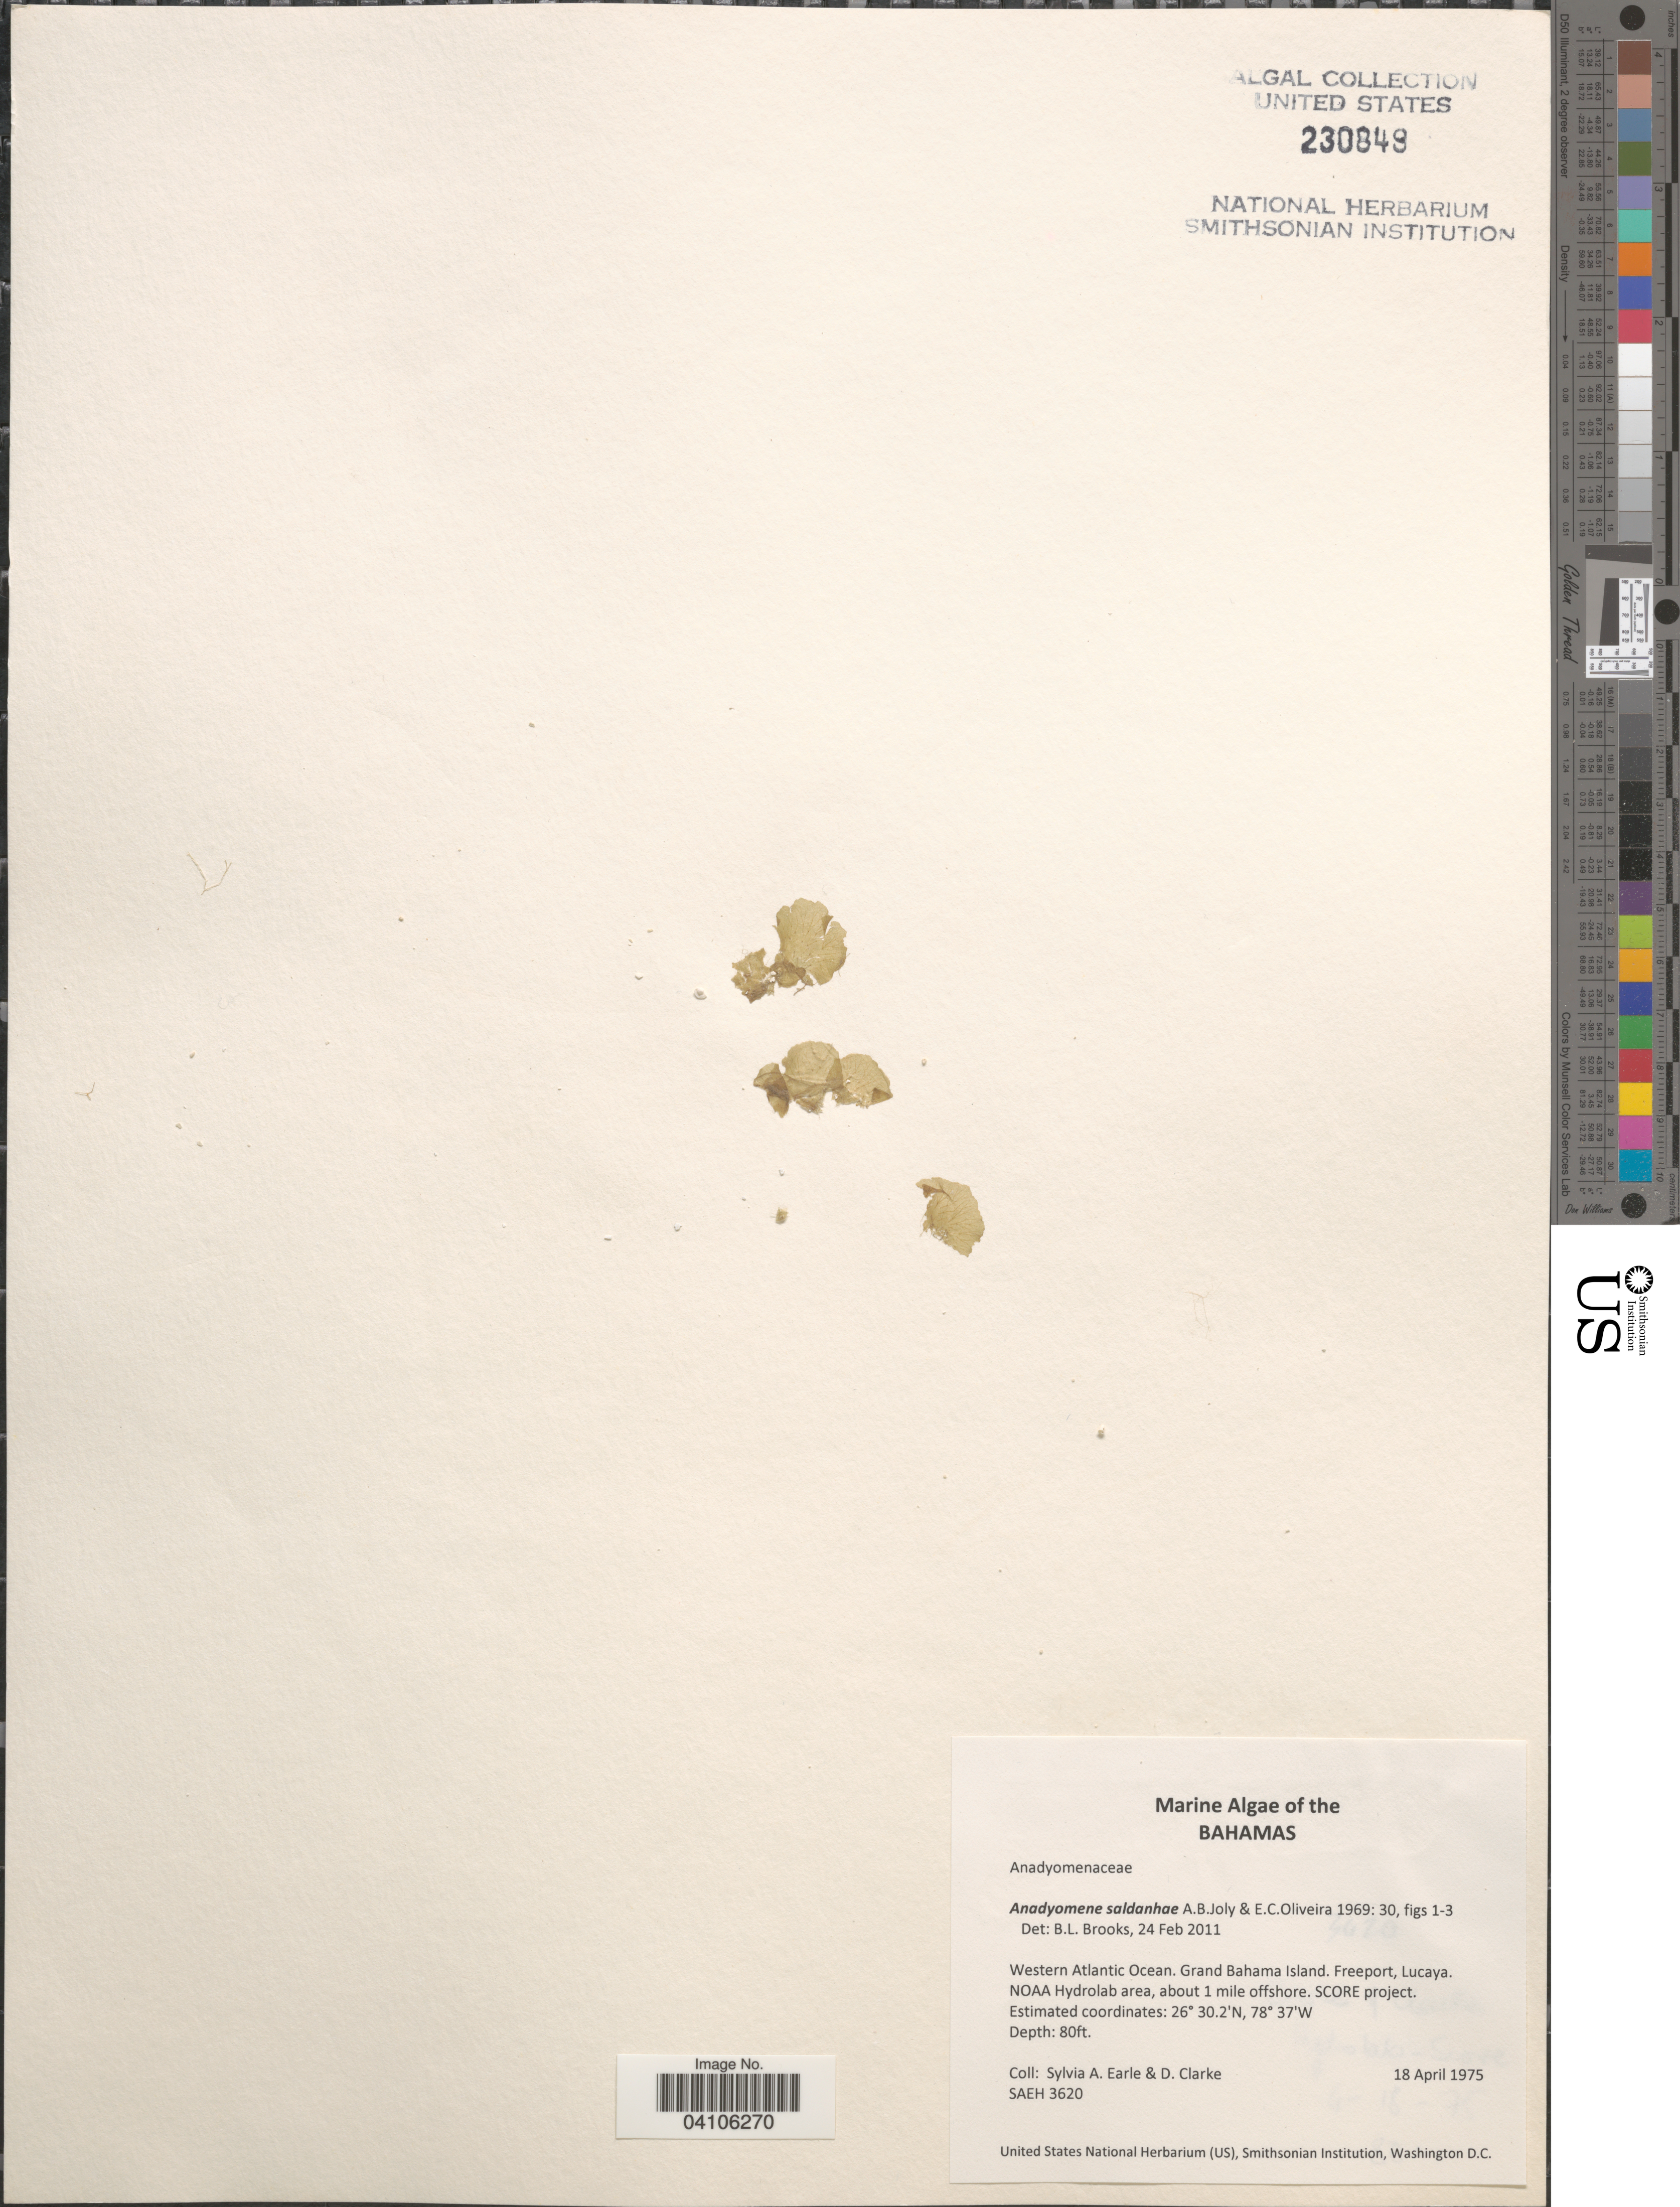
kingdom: Plantae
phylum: Chlorophyta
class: Ulvophyceae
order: Cladophorales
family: Anadyomenaceae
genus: Anadyomene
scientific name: Anadyomene saldanhae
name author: A.B. Joly & E.C. Oliveira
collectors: S. A. Earle & D. Clarke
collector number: SAEH3620?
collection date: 1975-04-18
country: Bahamas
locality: Western Atlantic Ocean. Grand Bahama Island. Freeport, Lucaya. NOAA Hydrolab area, about 1 mile offshore. SCORE project.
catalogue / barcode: US 230849